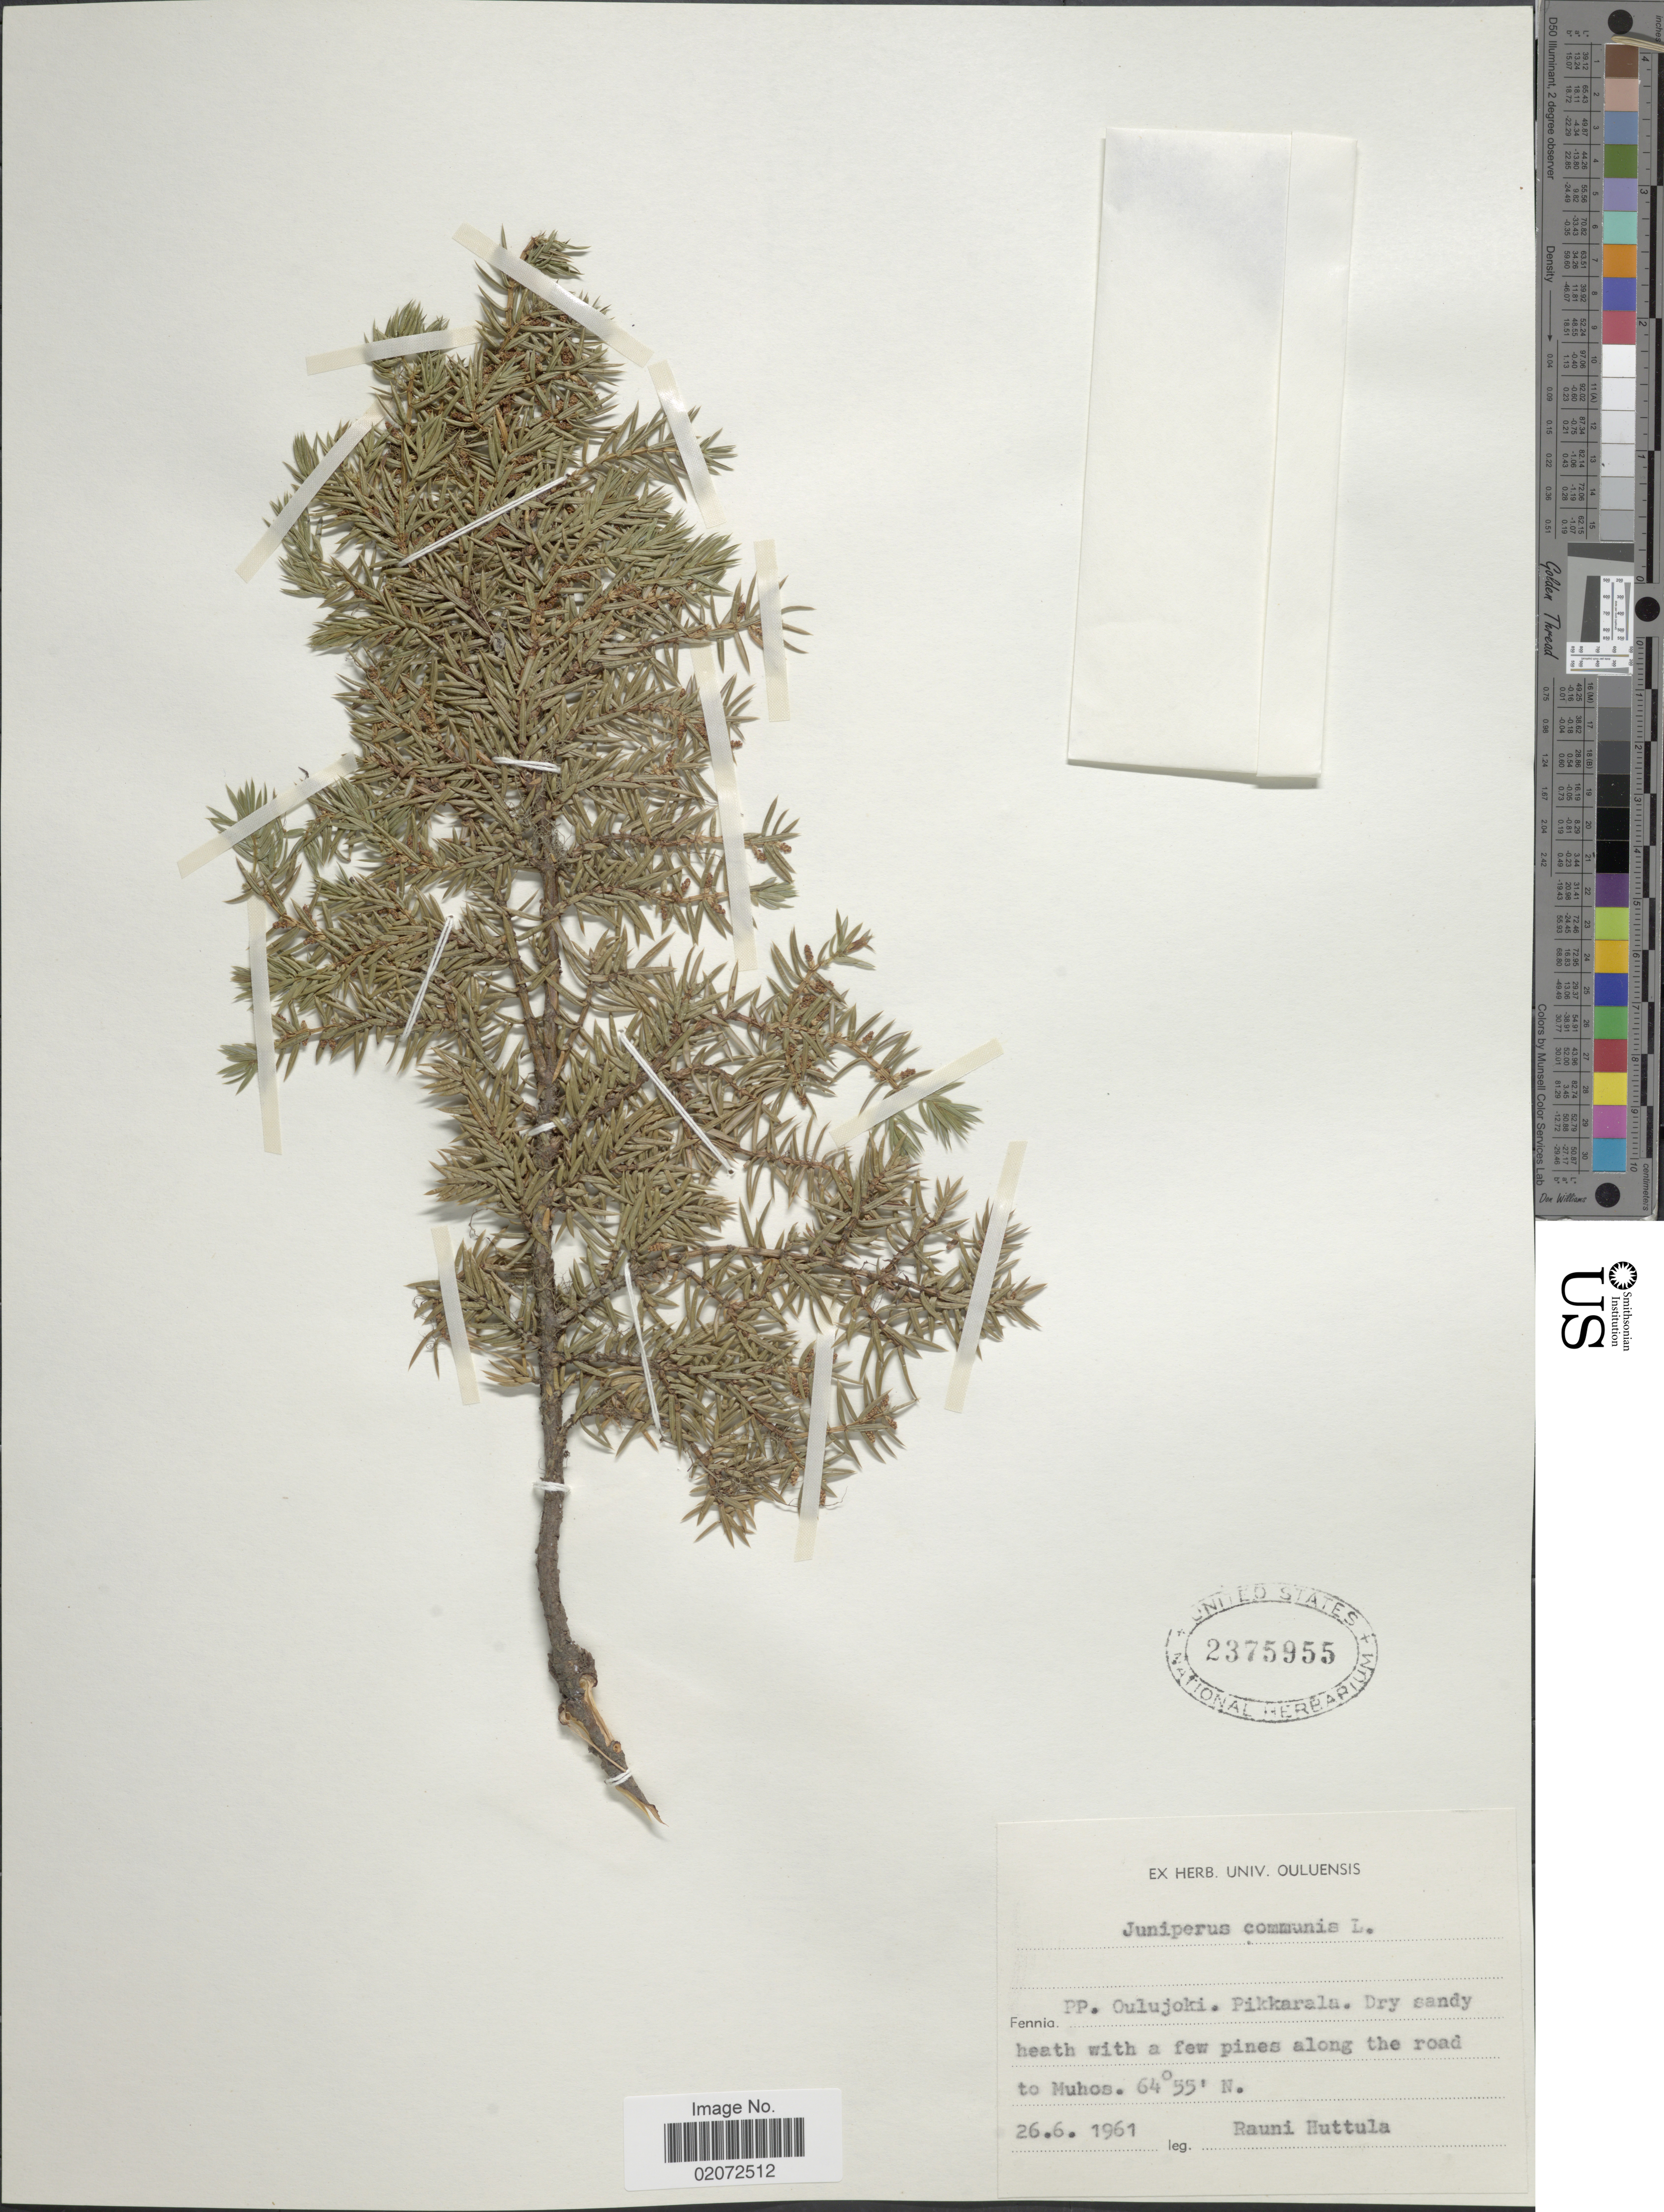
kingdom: Plantae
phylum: Tracheophyta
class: Pinopsida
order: Pinales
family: Cupressaceae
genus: Juniperus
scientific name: Juniperus communis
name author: L.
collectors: R. Huttula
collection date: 1961-06-26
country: Finland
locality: Fennia. PP. Oulujoki. Pikkarala.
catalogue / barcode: US 2375955